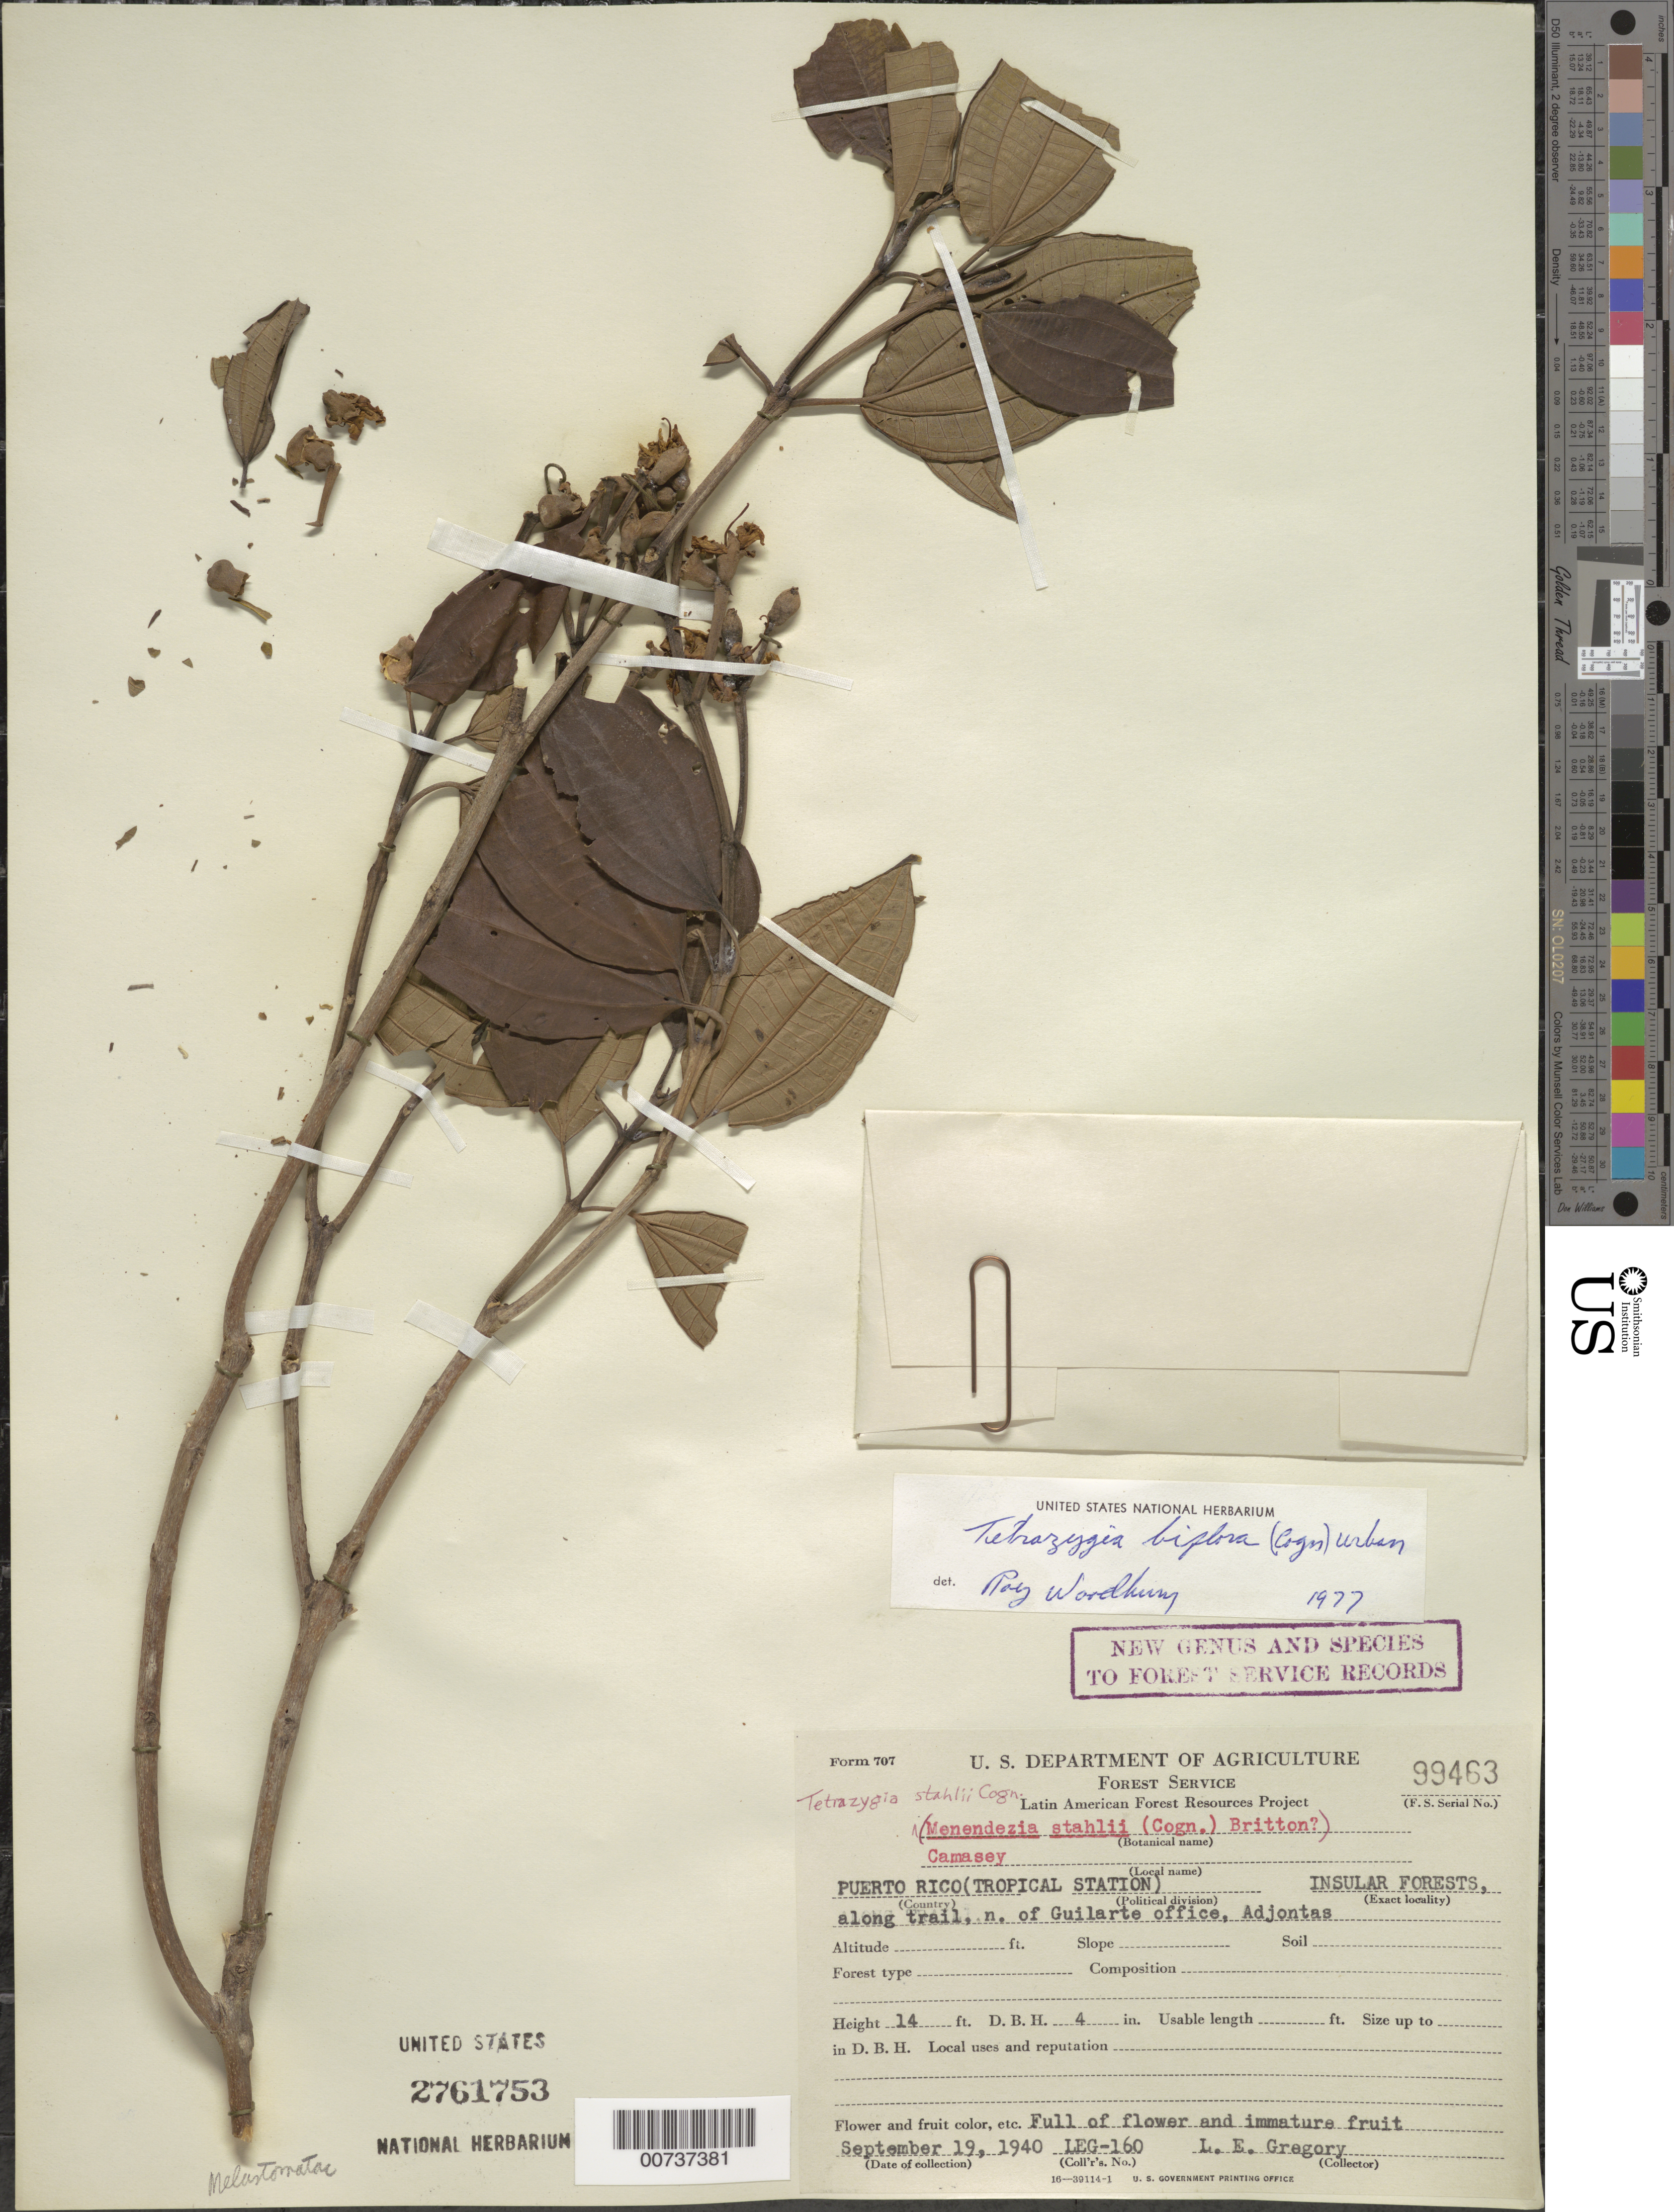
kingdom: Plantae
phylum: Tracheophyta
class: Magnoliopsida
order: Myrtales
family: Melastomataceae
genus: Tetrazygia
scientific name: Tetrazygia biflora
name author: (Cogn.) Urb.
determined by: Woodbury, R. O.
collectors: L. E. Gregory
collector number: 160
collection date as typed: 19 Sep 1940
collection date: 1940-09-19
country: Puerto Rico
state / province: Adjuntas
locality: Along Trail N of Guilarte Office, Adjuntas. Insular Forest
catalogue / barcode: US 2761753